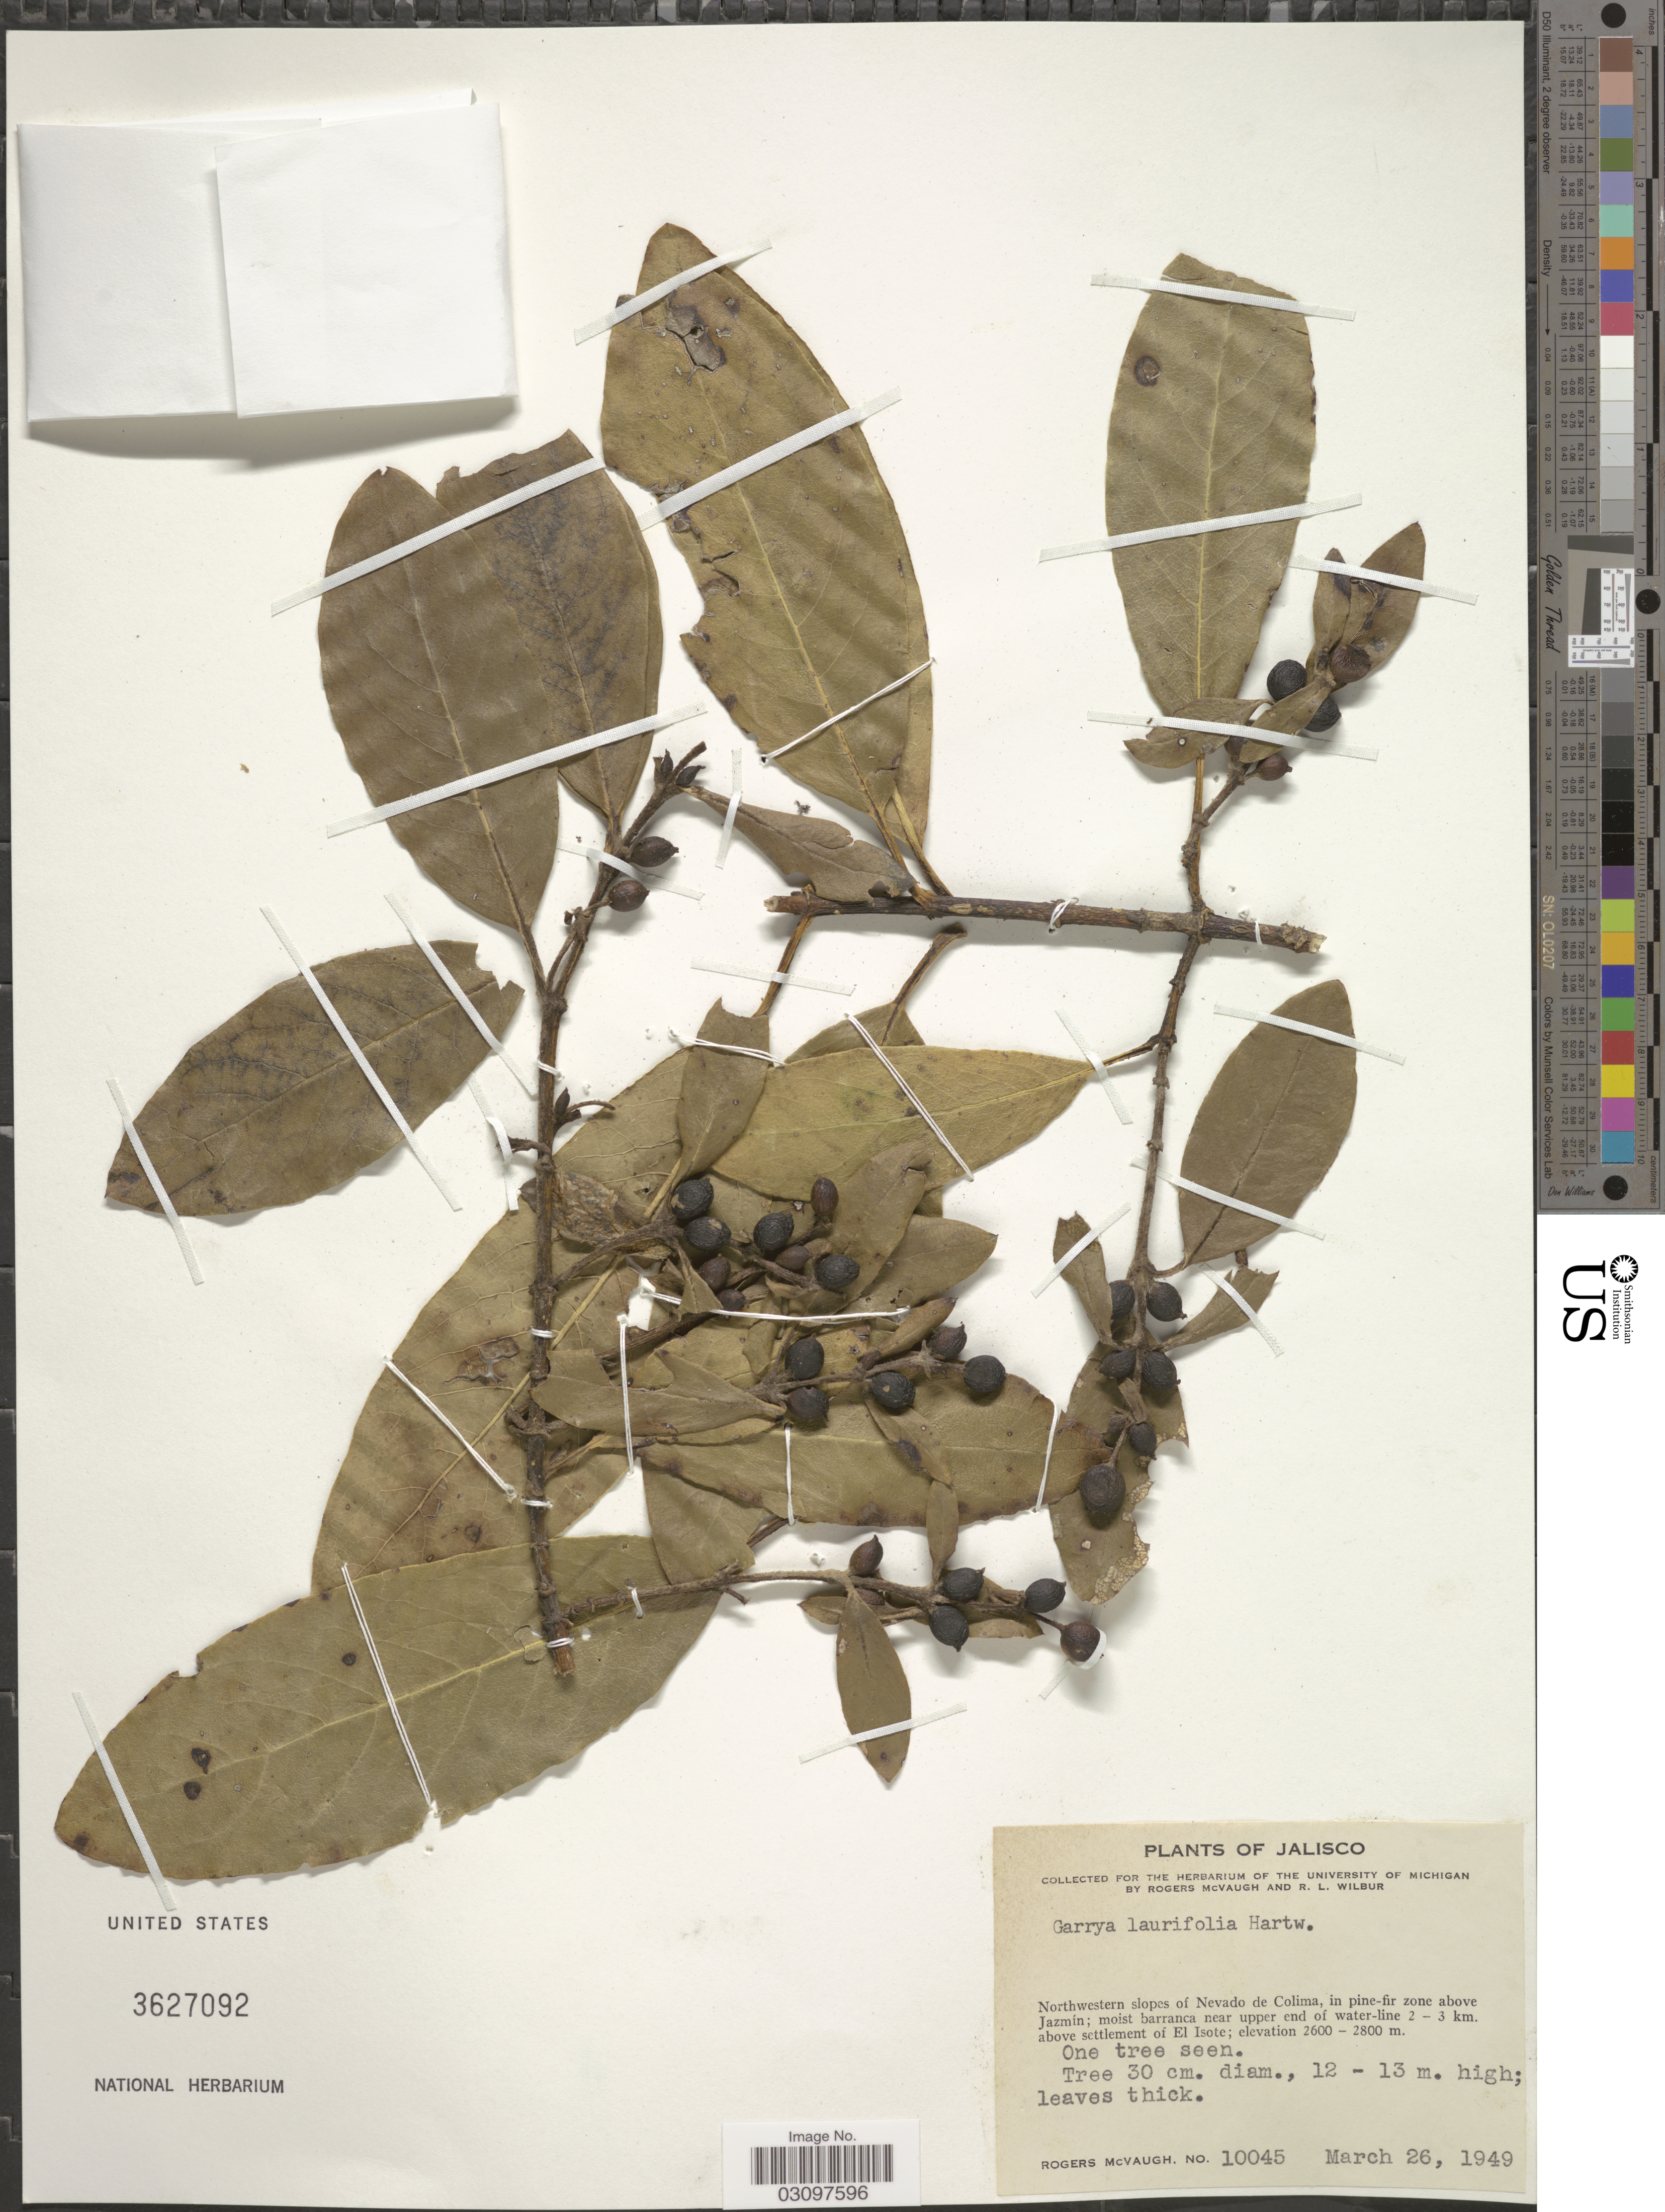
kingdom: Plantae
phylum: Tracheophyta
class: Magnoliopsida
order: Garryales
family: Garryaceae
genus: Garrya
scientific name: Garrya laurifolia subsp. laurifolia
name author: Hartw. ex Benth.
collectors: R. McVaugh & R. L. Wilbur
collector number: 10045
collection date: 1949-03-26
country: Mexico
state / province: Jalisco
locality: Northwestern slopes of Nevado de Colima, in pine-fir zone above jazmin; moist barranca near upper end of water-line 2 - 3 km. above settlement of El Isote.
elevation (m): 2600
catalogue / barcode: US 3627092